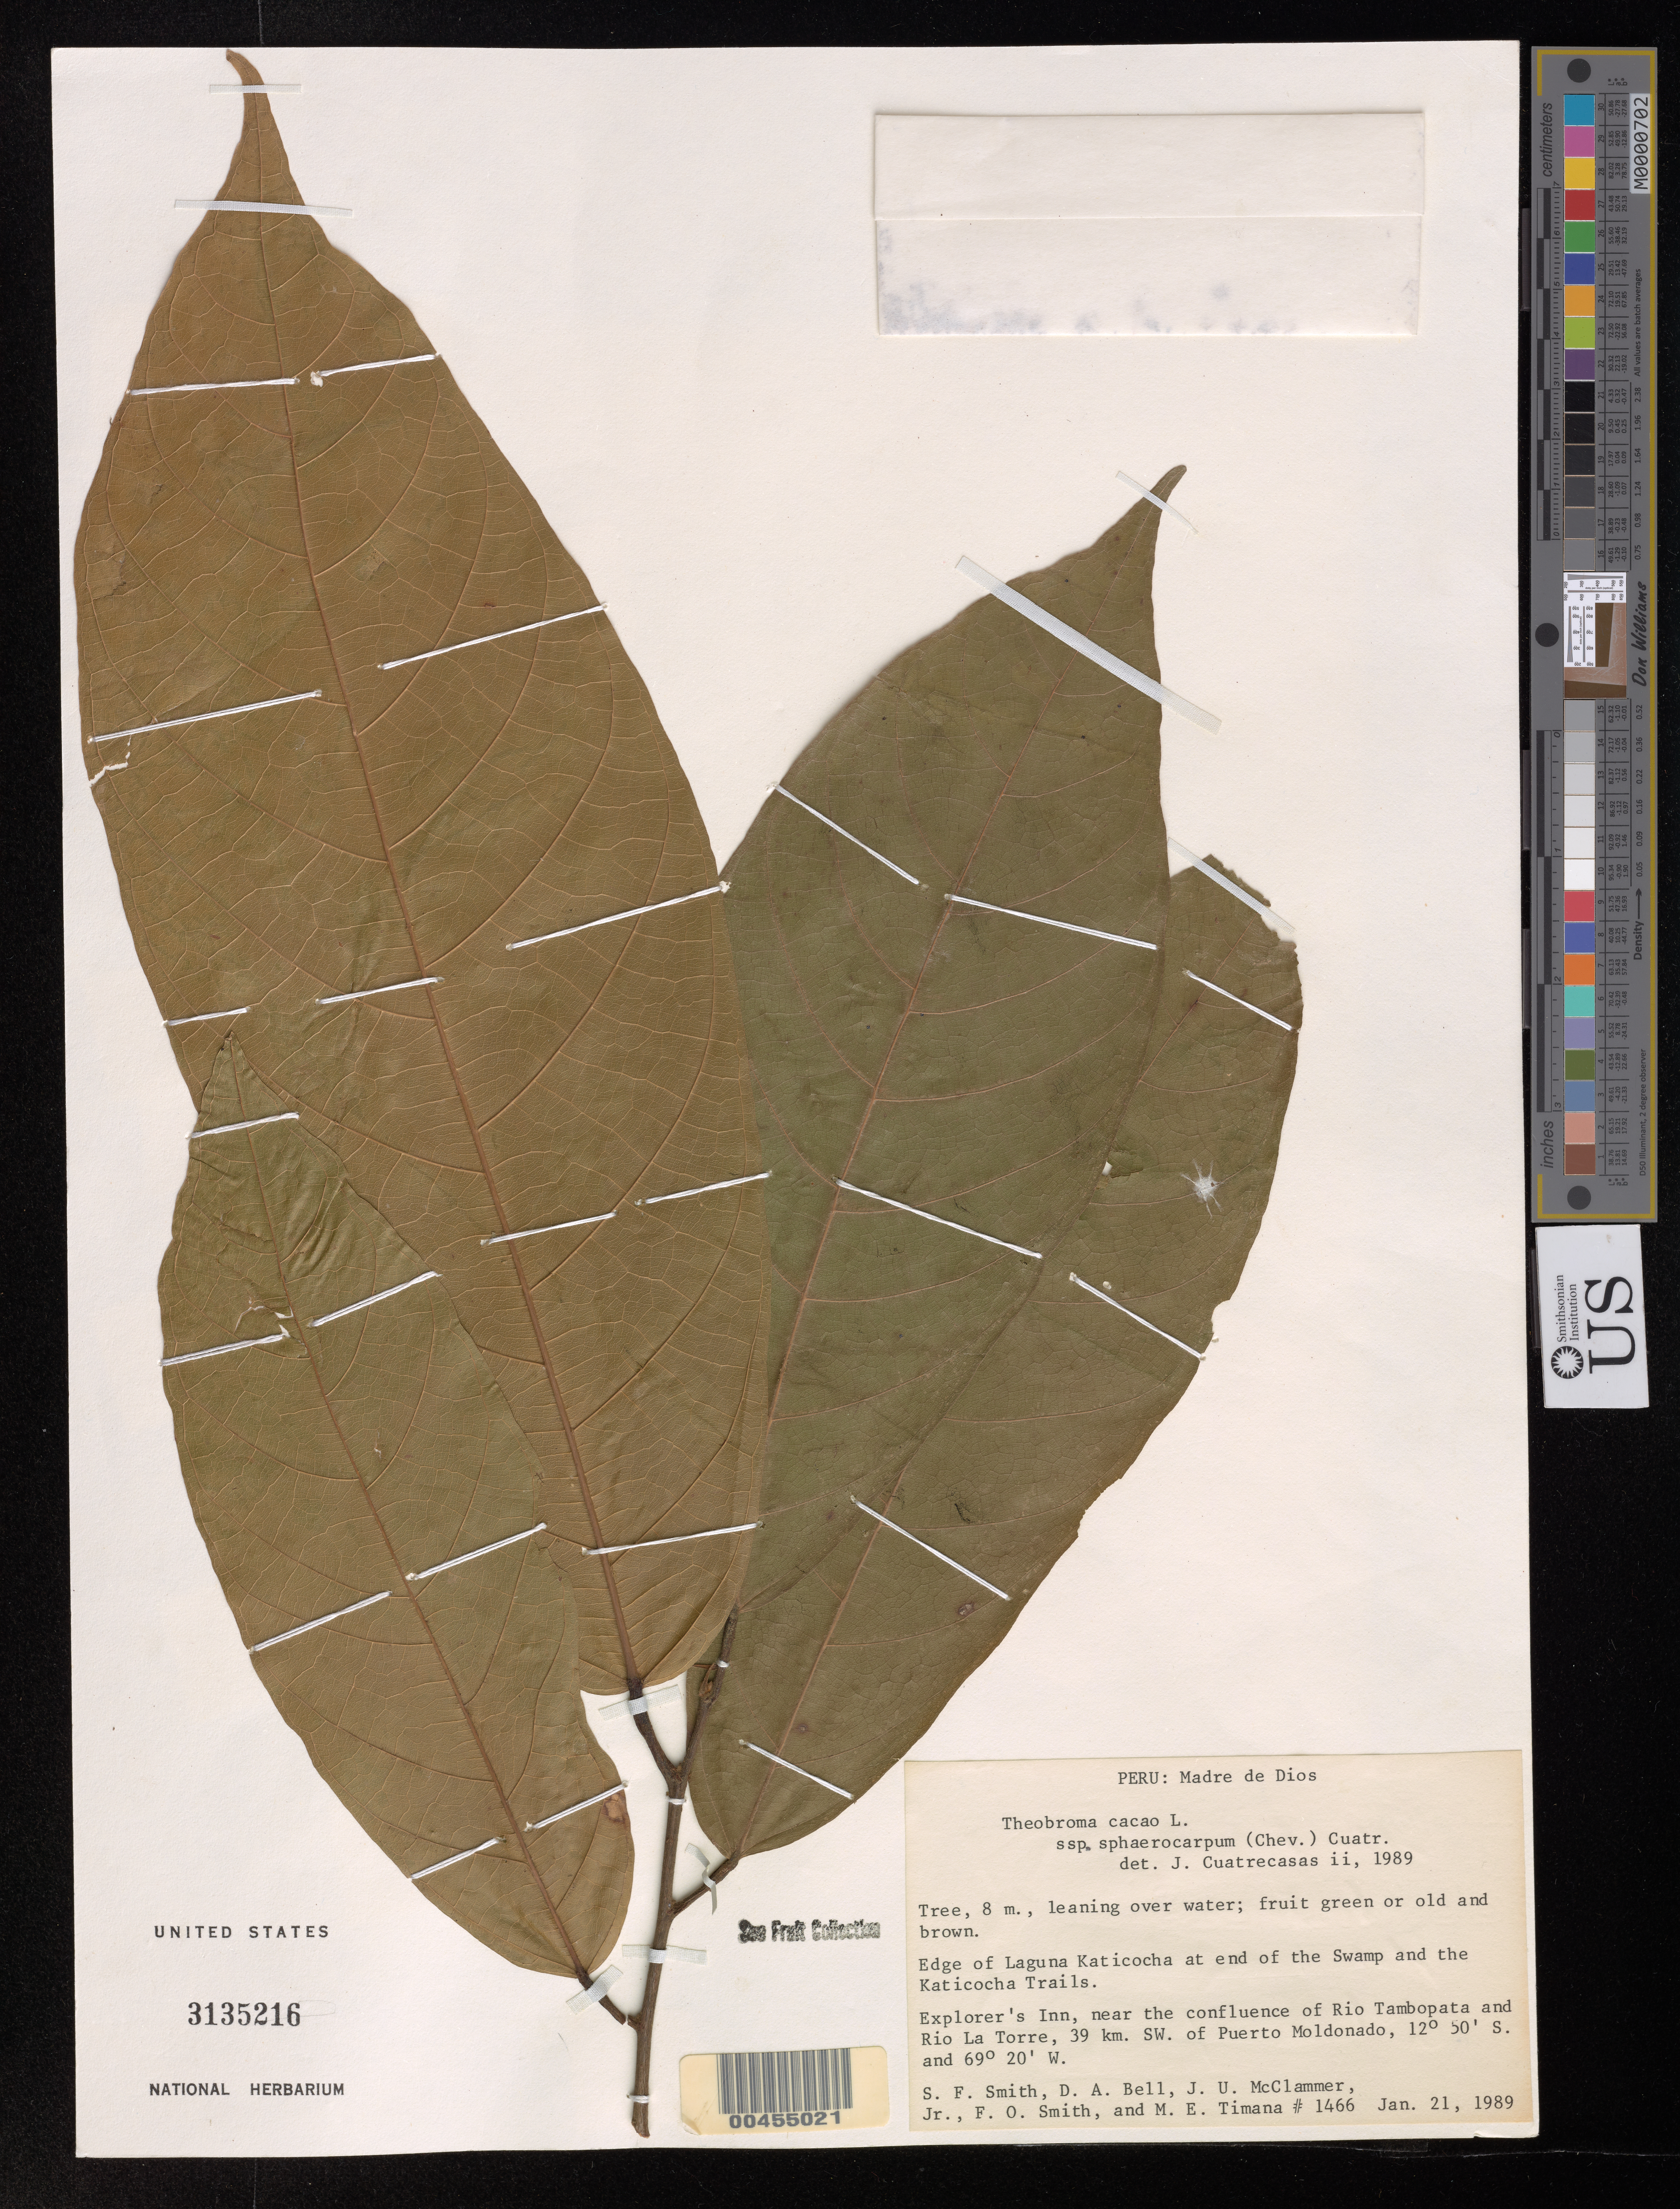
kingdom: Plantae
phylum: Tracheophyta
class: Magnoliopsida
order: Malvales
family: Malvaceae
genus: Theobroma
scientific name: Theobroma cacao subsp. sphaerocarpum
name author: (A. Chev.) Cuatrec.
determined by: Cuatrecasas, J.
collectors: S.F. Smith, D. A. Bell, J. McClammer Jr. & F. Smith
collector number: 1466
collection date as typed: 21 Jan 1989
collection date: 1989-01-21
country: Peru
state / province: Madre de Dios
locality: Laguna Katicocha, end of Swamp and Katicocha Trail. Explorer's Inn, confluence of Ríos Tambopata and La Torre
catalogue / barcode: US 3135216